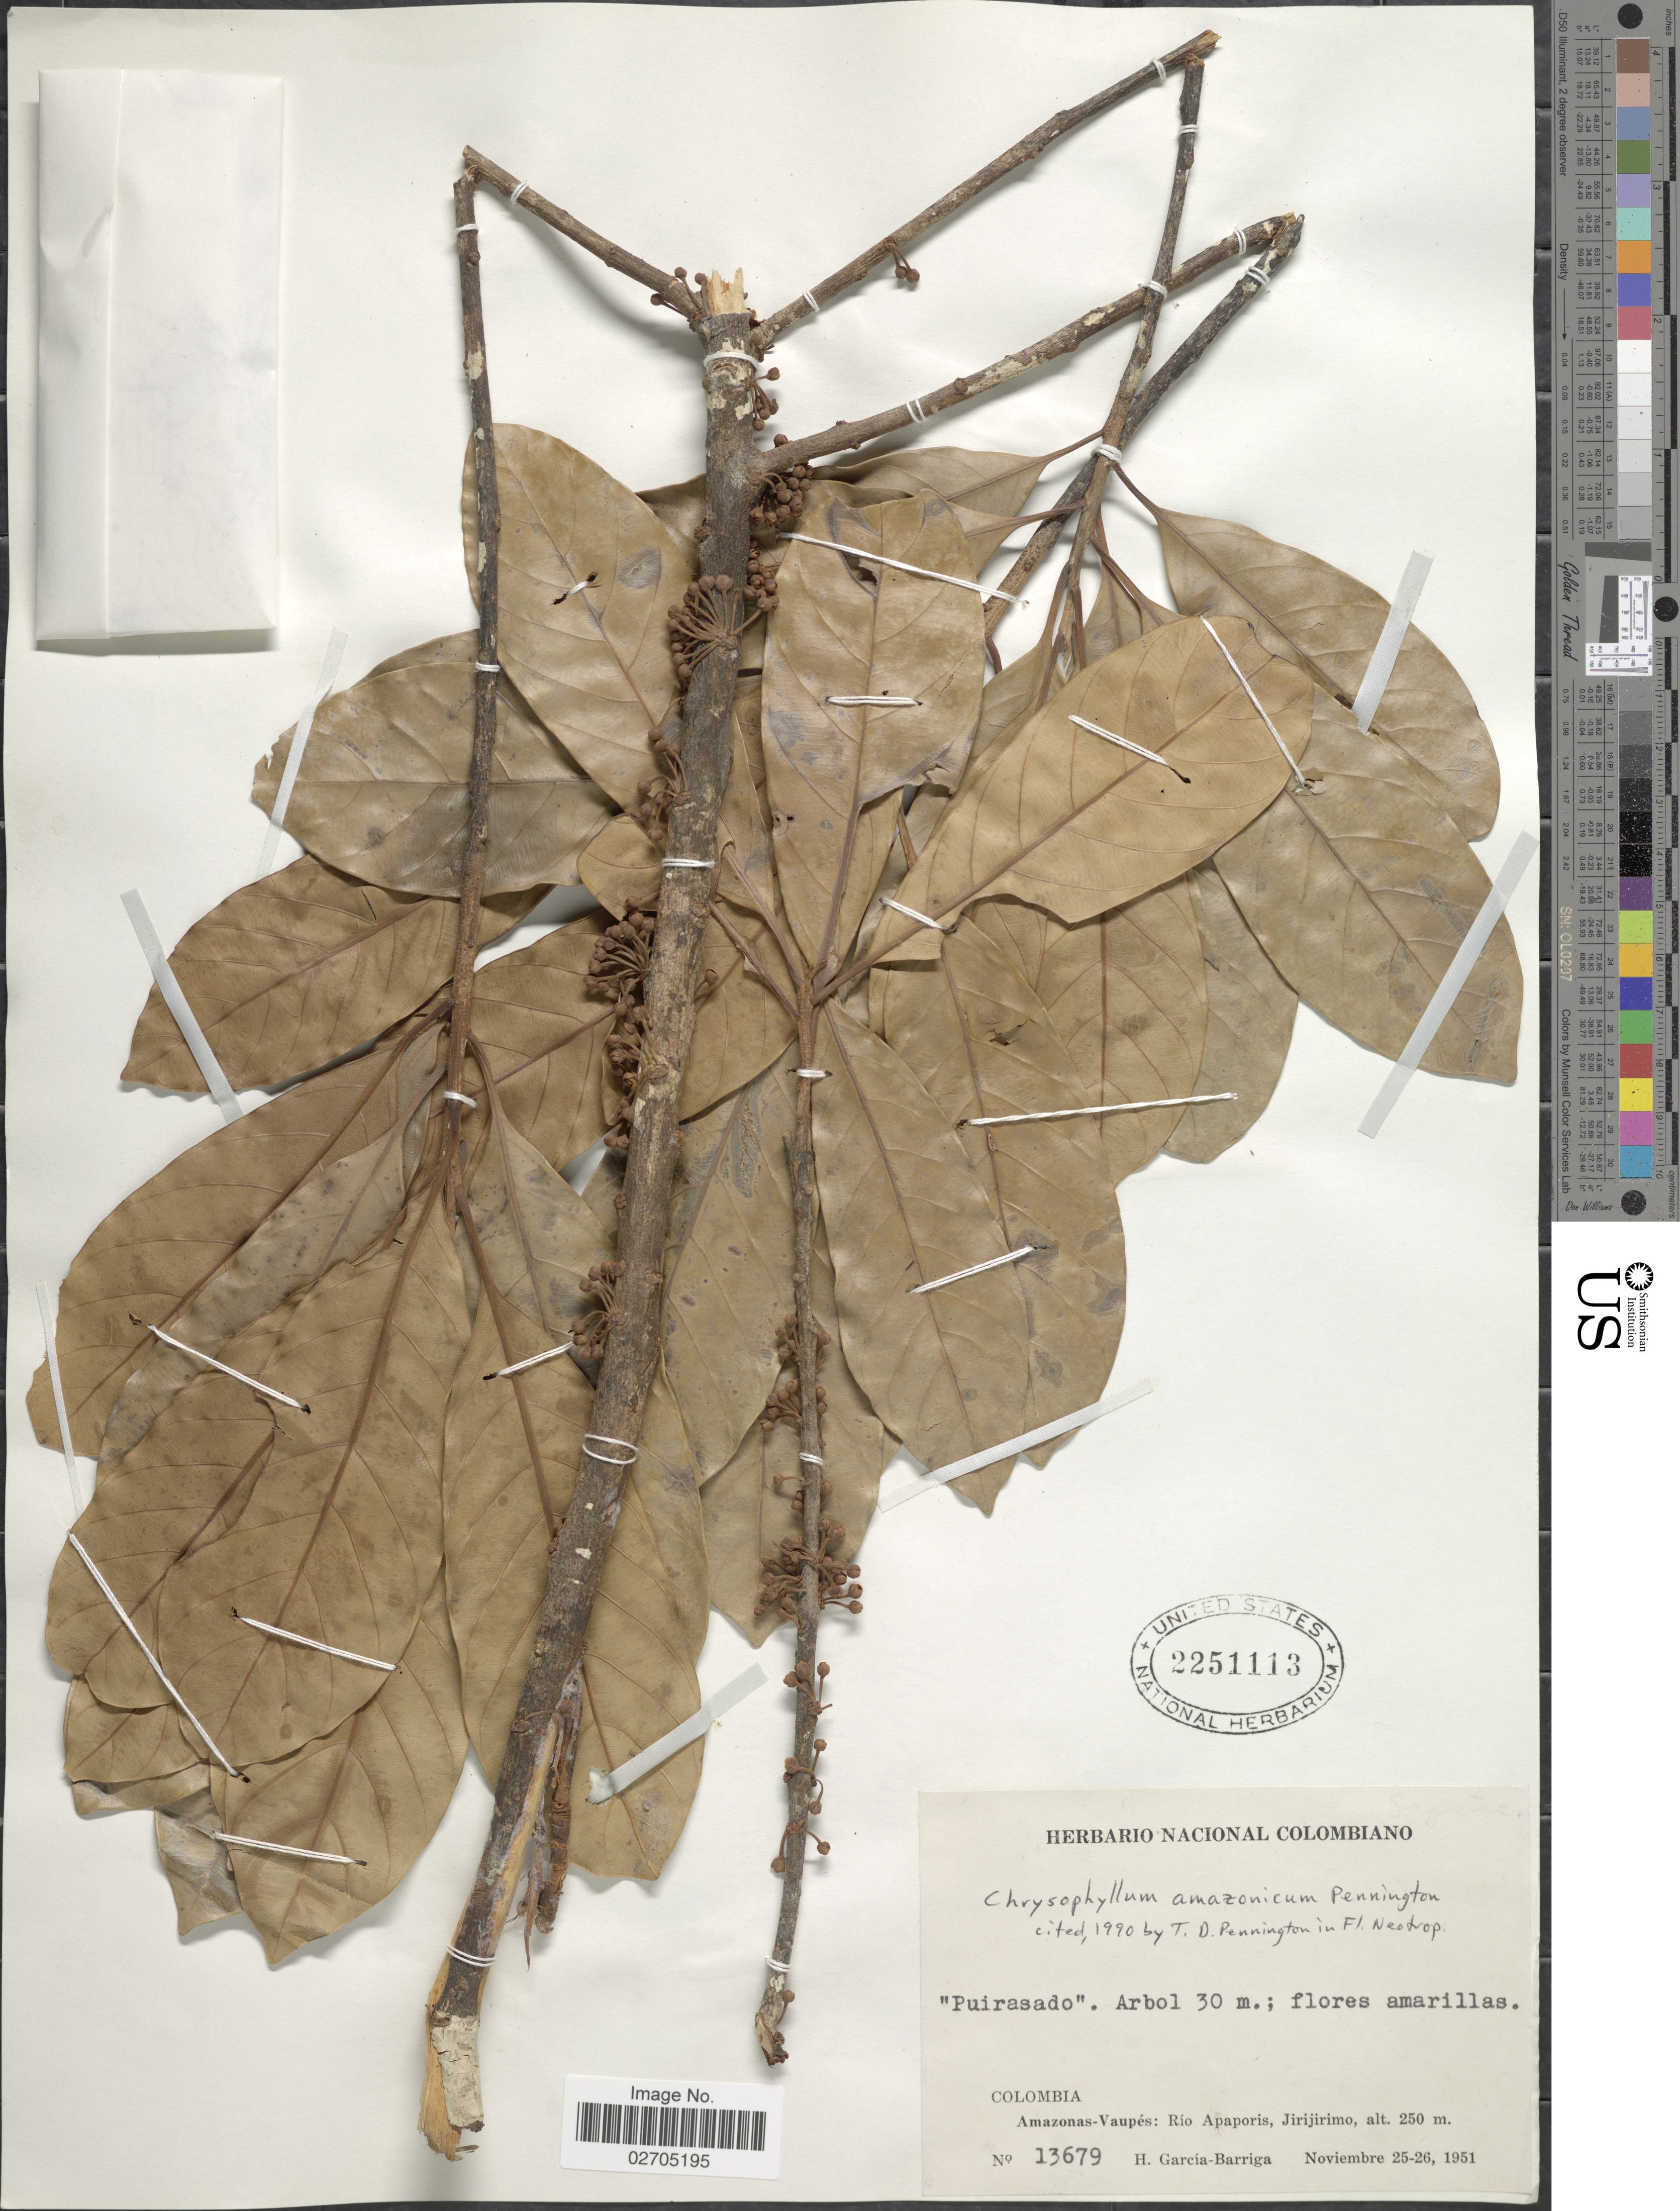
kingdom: Plantae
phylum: Tracheophyta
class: Magnoliopsida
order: Ericales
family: Sapotaceae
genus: Chrysophyllum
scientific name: Chrysophyllum amazonicum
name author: T.D. Penn.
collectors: H. García Barriga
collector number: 13679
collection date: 1951-11-25/1951-11-26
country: Colombia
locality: Amazonas-Vaupes: Rio Apaporis, Jirijirimo.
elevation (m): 250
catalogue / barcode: US 2251113